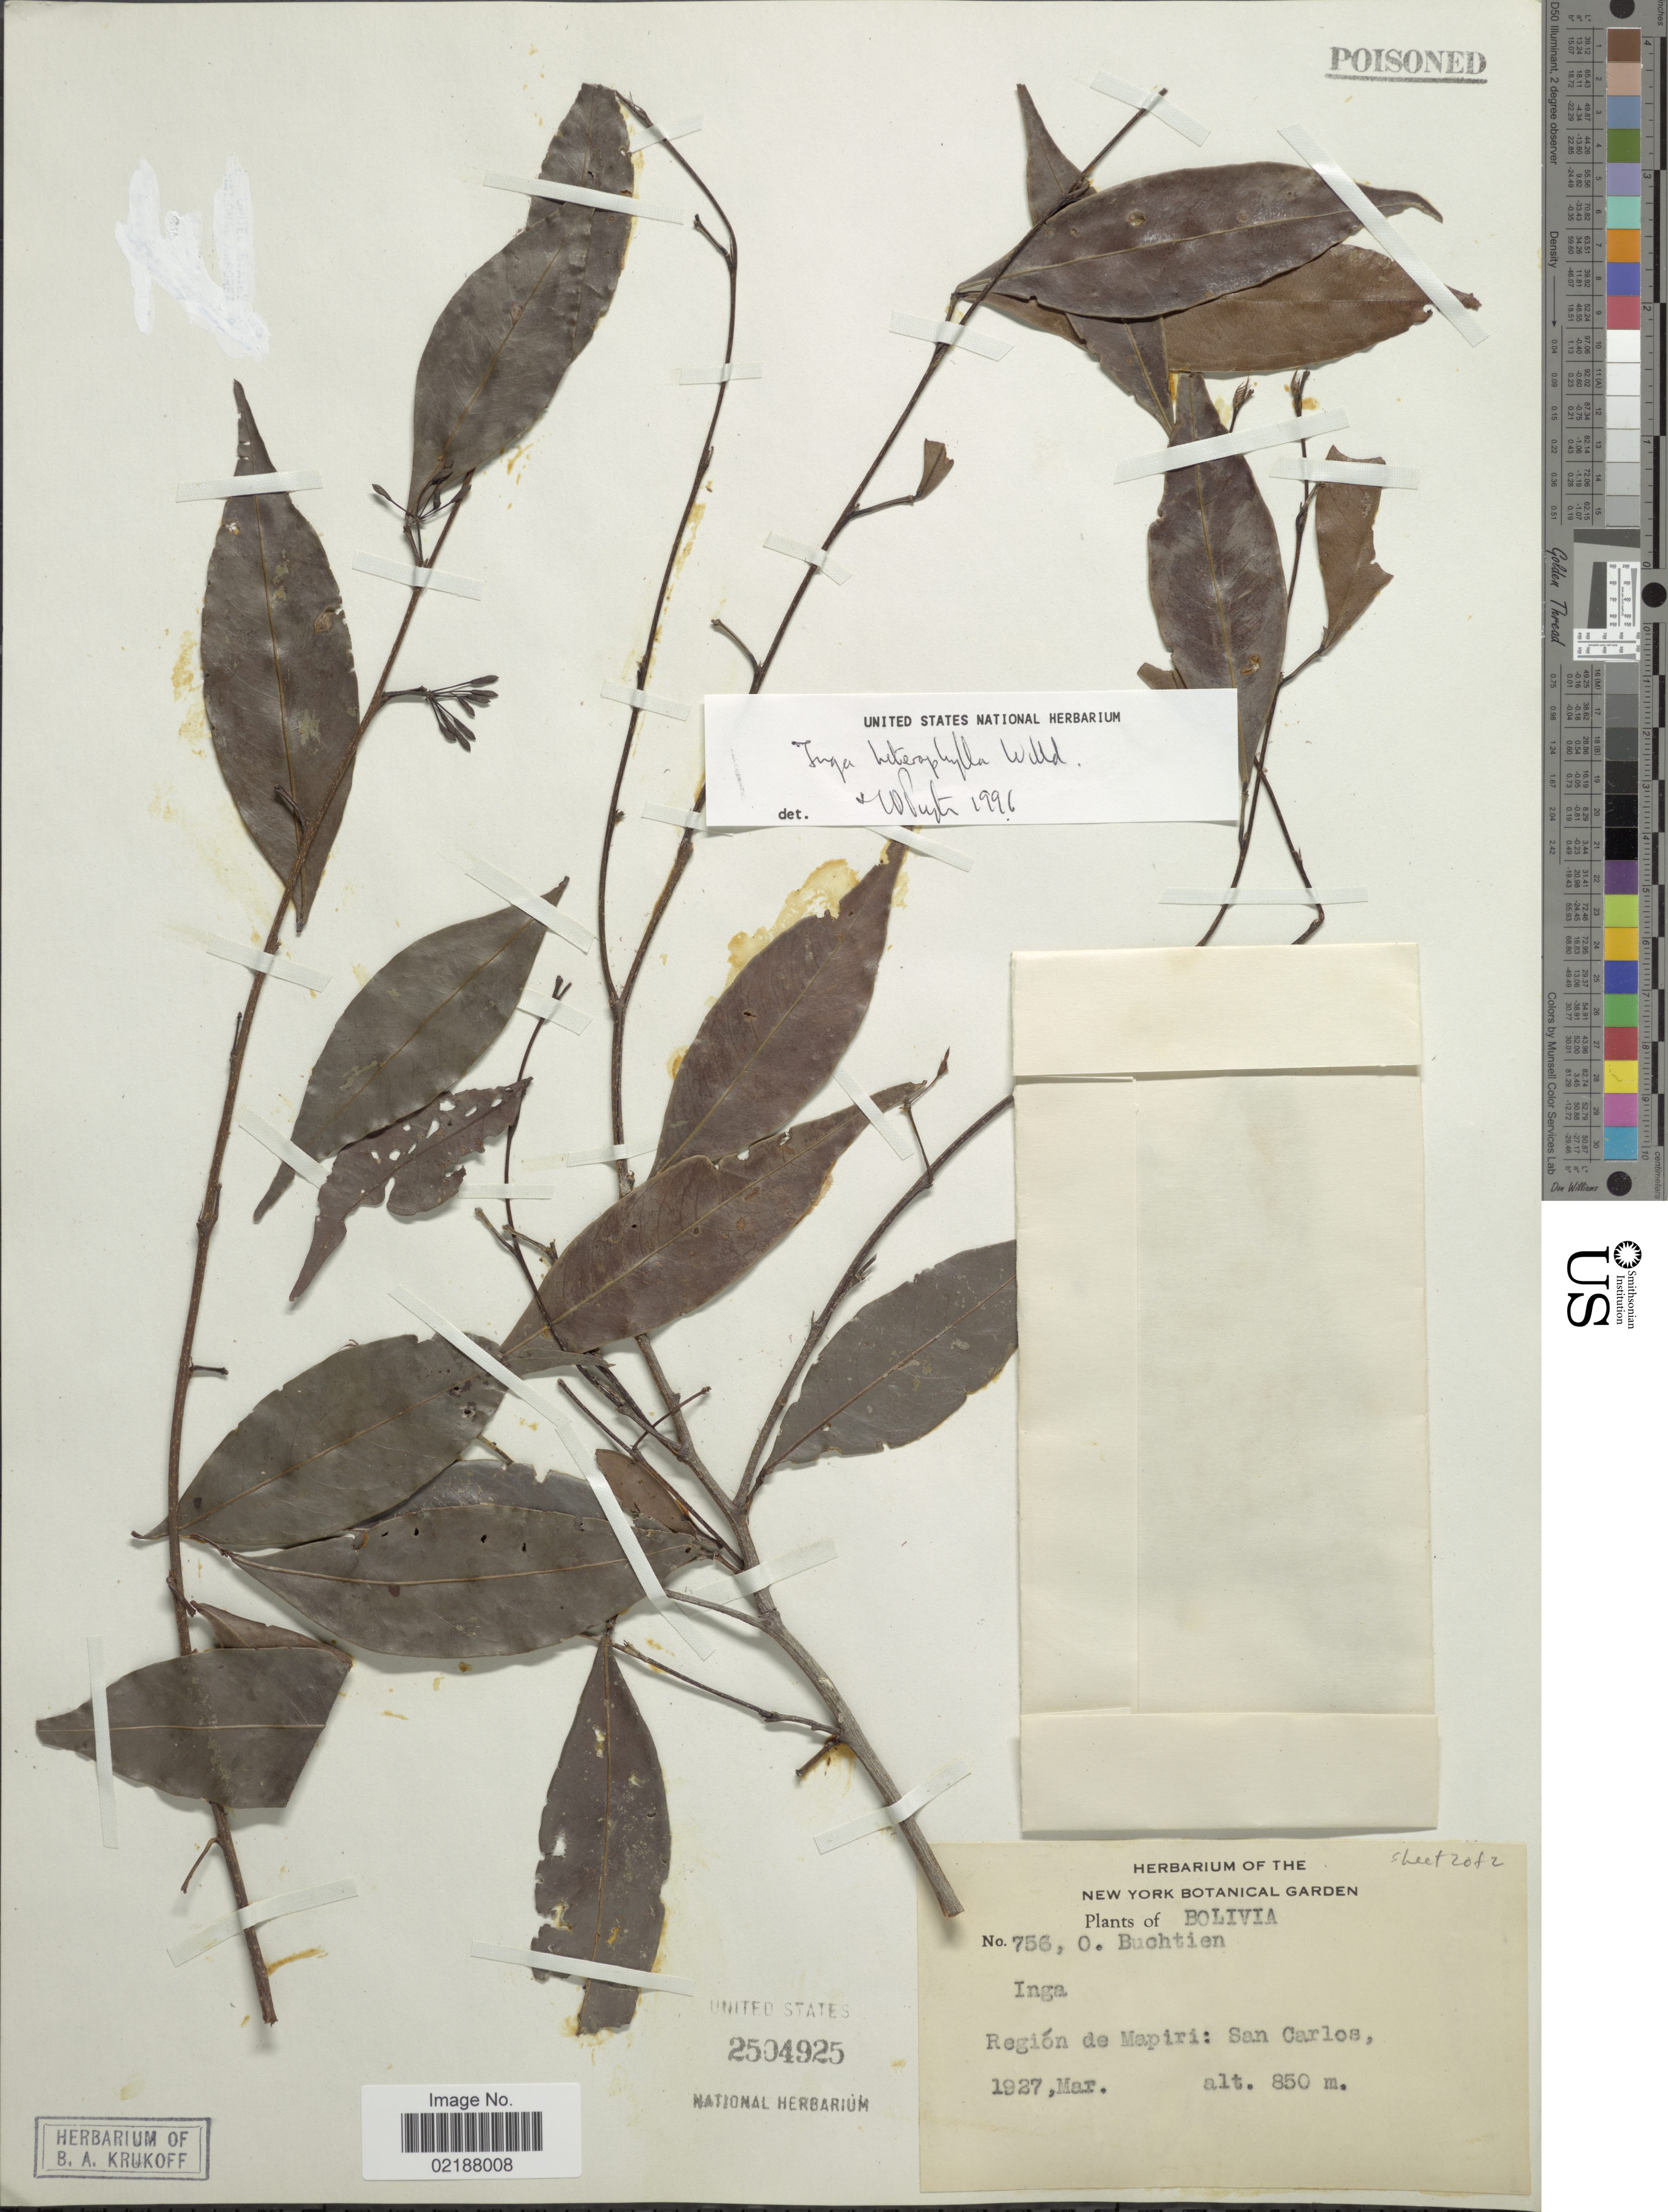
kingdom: Plantae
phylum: Tracheophyta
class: Magnoliopsida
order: Fabales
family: Fabaceae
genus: Inga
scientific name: Inga heterophylla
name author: Willd.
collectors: O. Buchtien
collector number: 756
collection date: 1927-03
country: Bolivia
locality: Mapiri Region, San Carlos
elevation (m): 850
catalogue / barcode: US 2504925